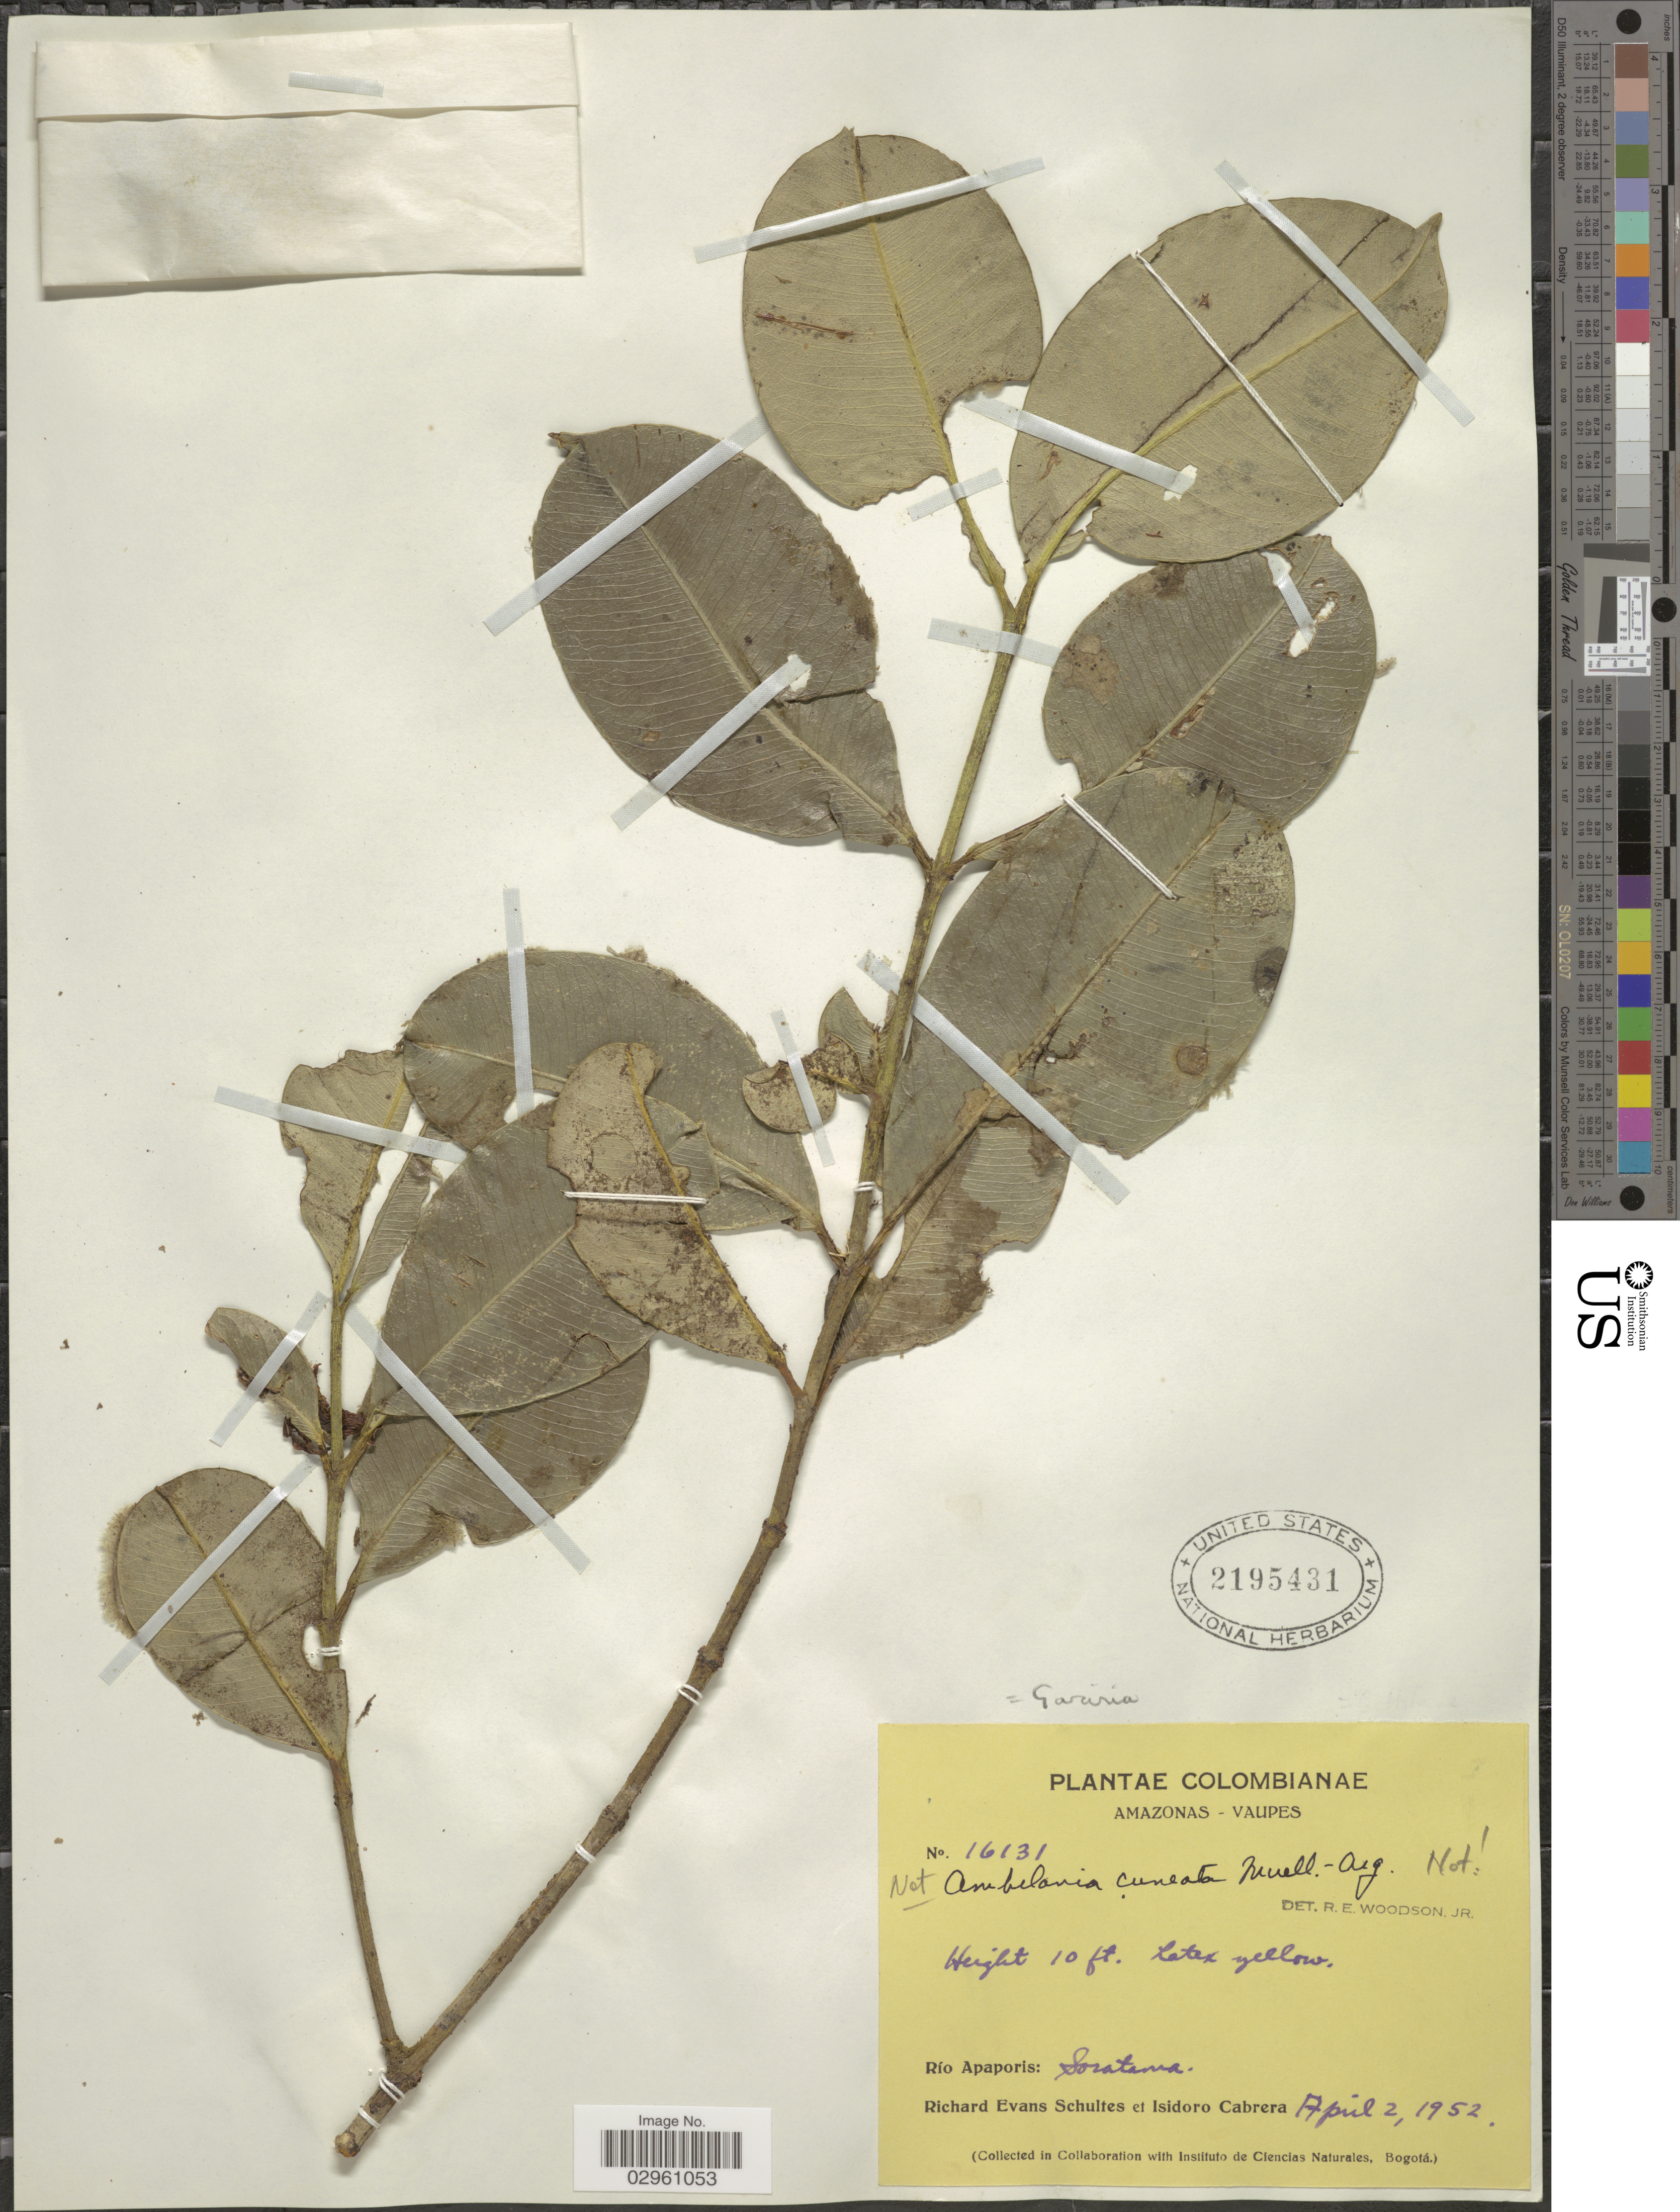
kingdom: Plantae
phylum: Tracheophyta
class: Magnoliopsida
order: Malpighiales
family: Clusiaceae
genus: Garcinia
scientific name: Garcinia sp.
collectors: R. E. Schultes & I. Cabrera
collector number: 16131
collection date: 1952-04-02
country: Colombia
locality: Amazonas-Vaupes. Río Apaporis: Soratama.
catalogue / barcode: US 2195431